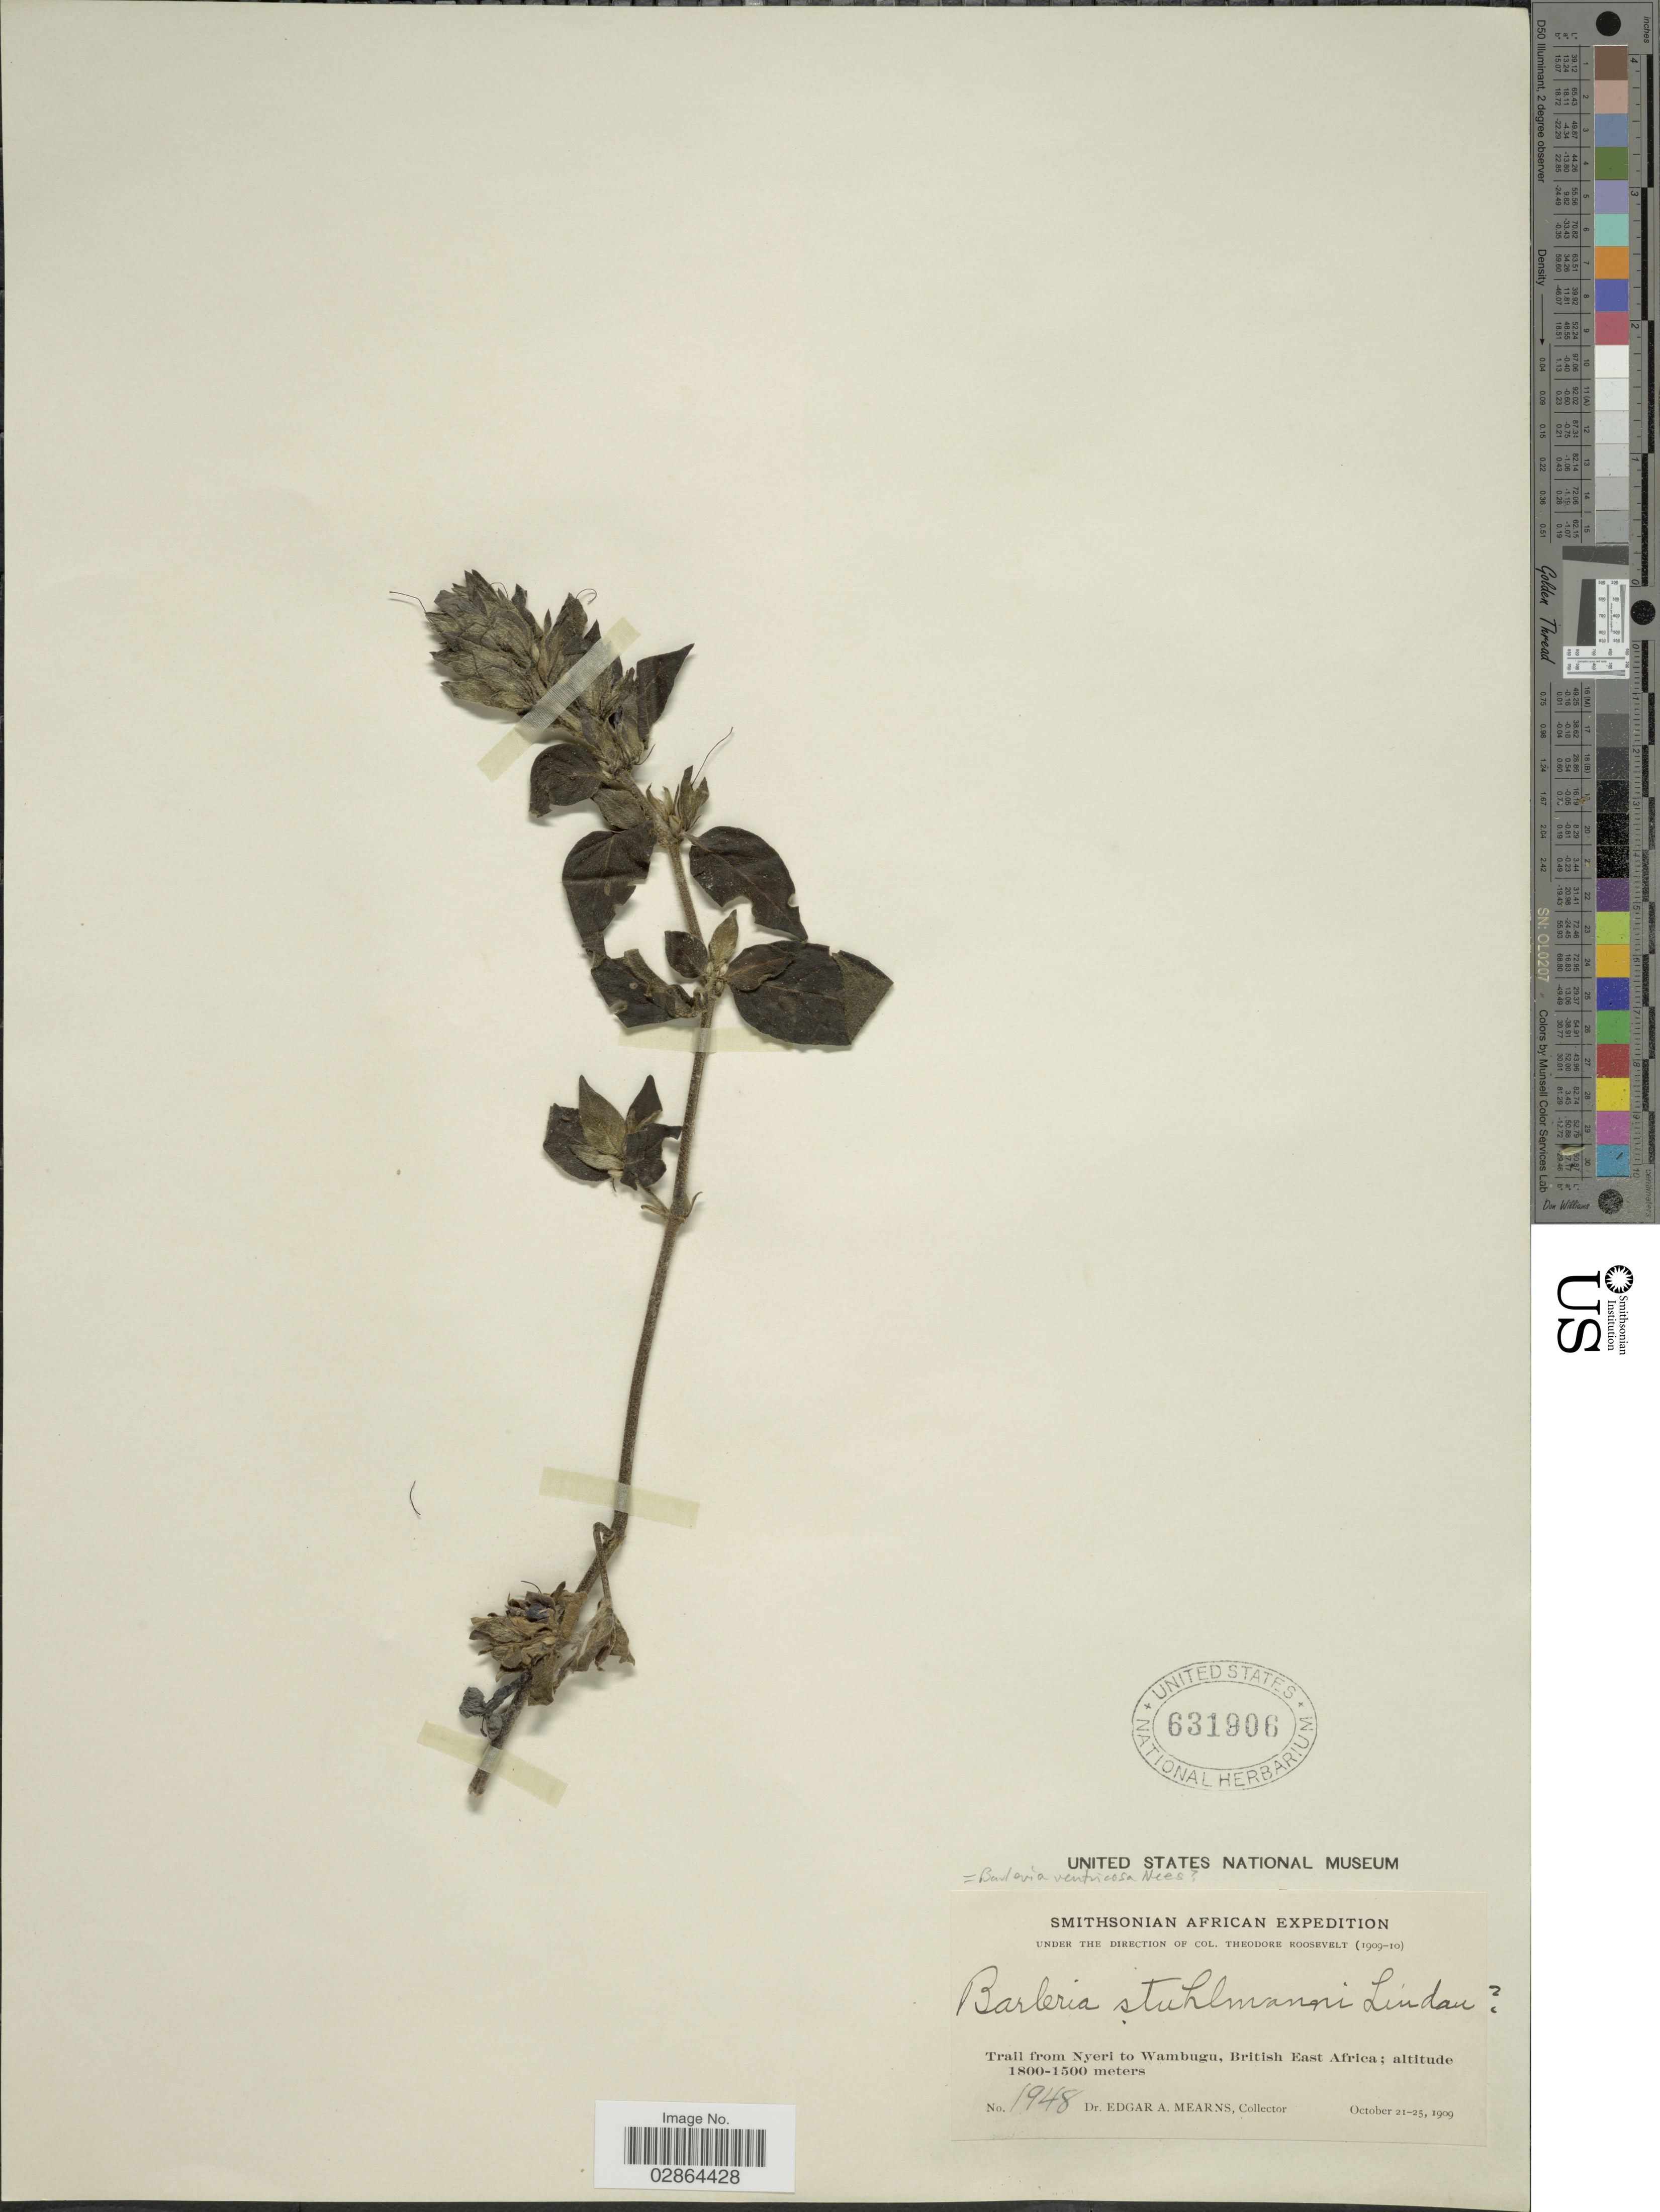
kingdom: Plantae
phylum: Tracheophyta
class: Magnoliopsida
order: Lamiales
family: Acanthaceae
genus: Barleria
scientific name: Barleria ventricosa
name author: Hochst. ex Nees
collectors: E. A. Mearns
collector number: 1948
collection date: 1909-10-21/1909-10-25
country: Kenya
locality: Trail from Nyeri to Wambugu, British East Africa.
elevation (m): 1500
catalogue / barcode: US 631906